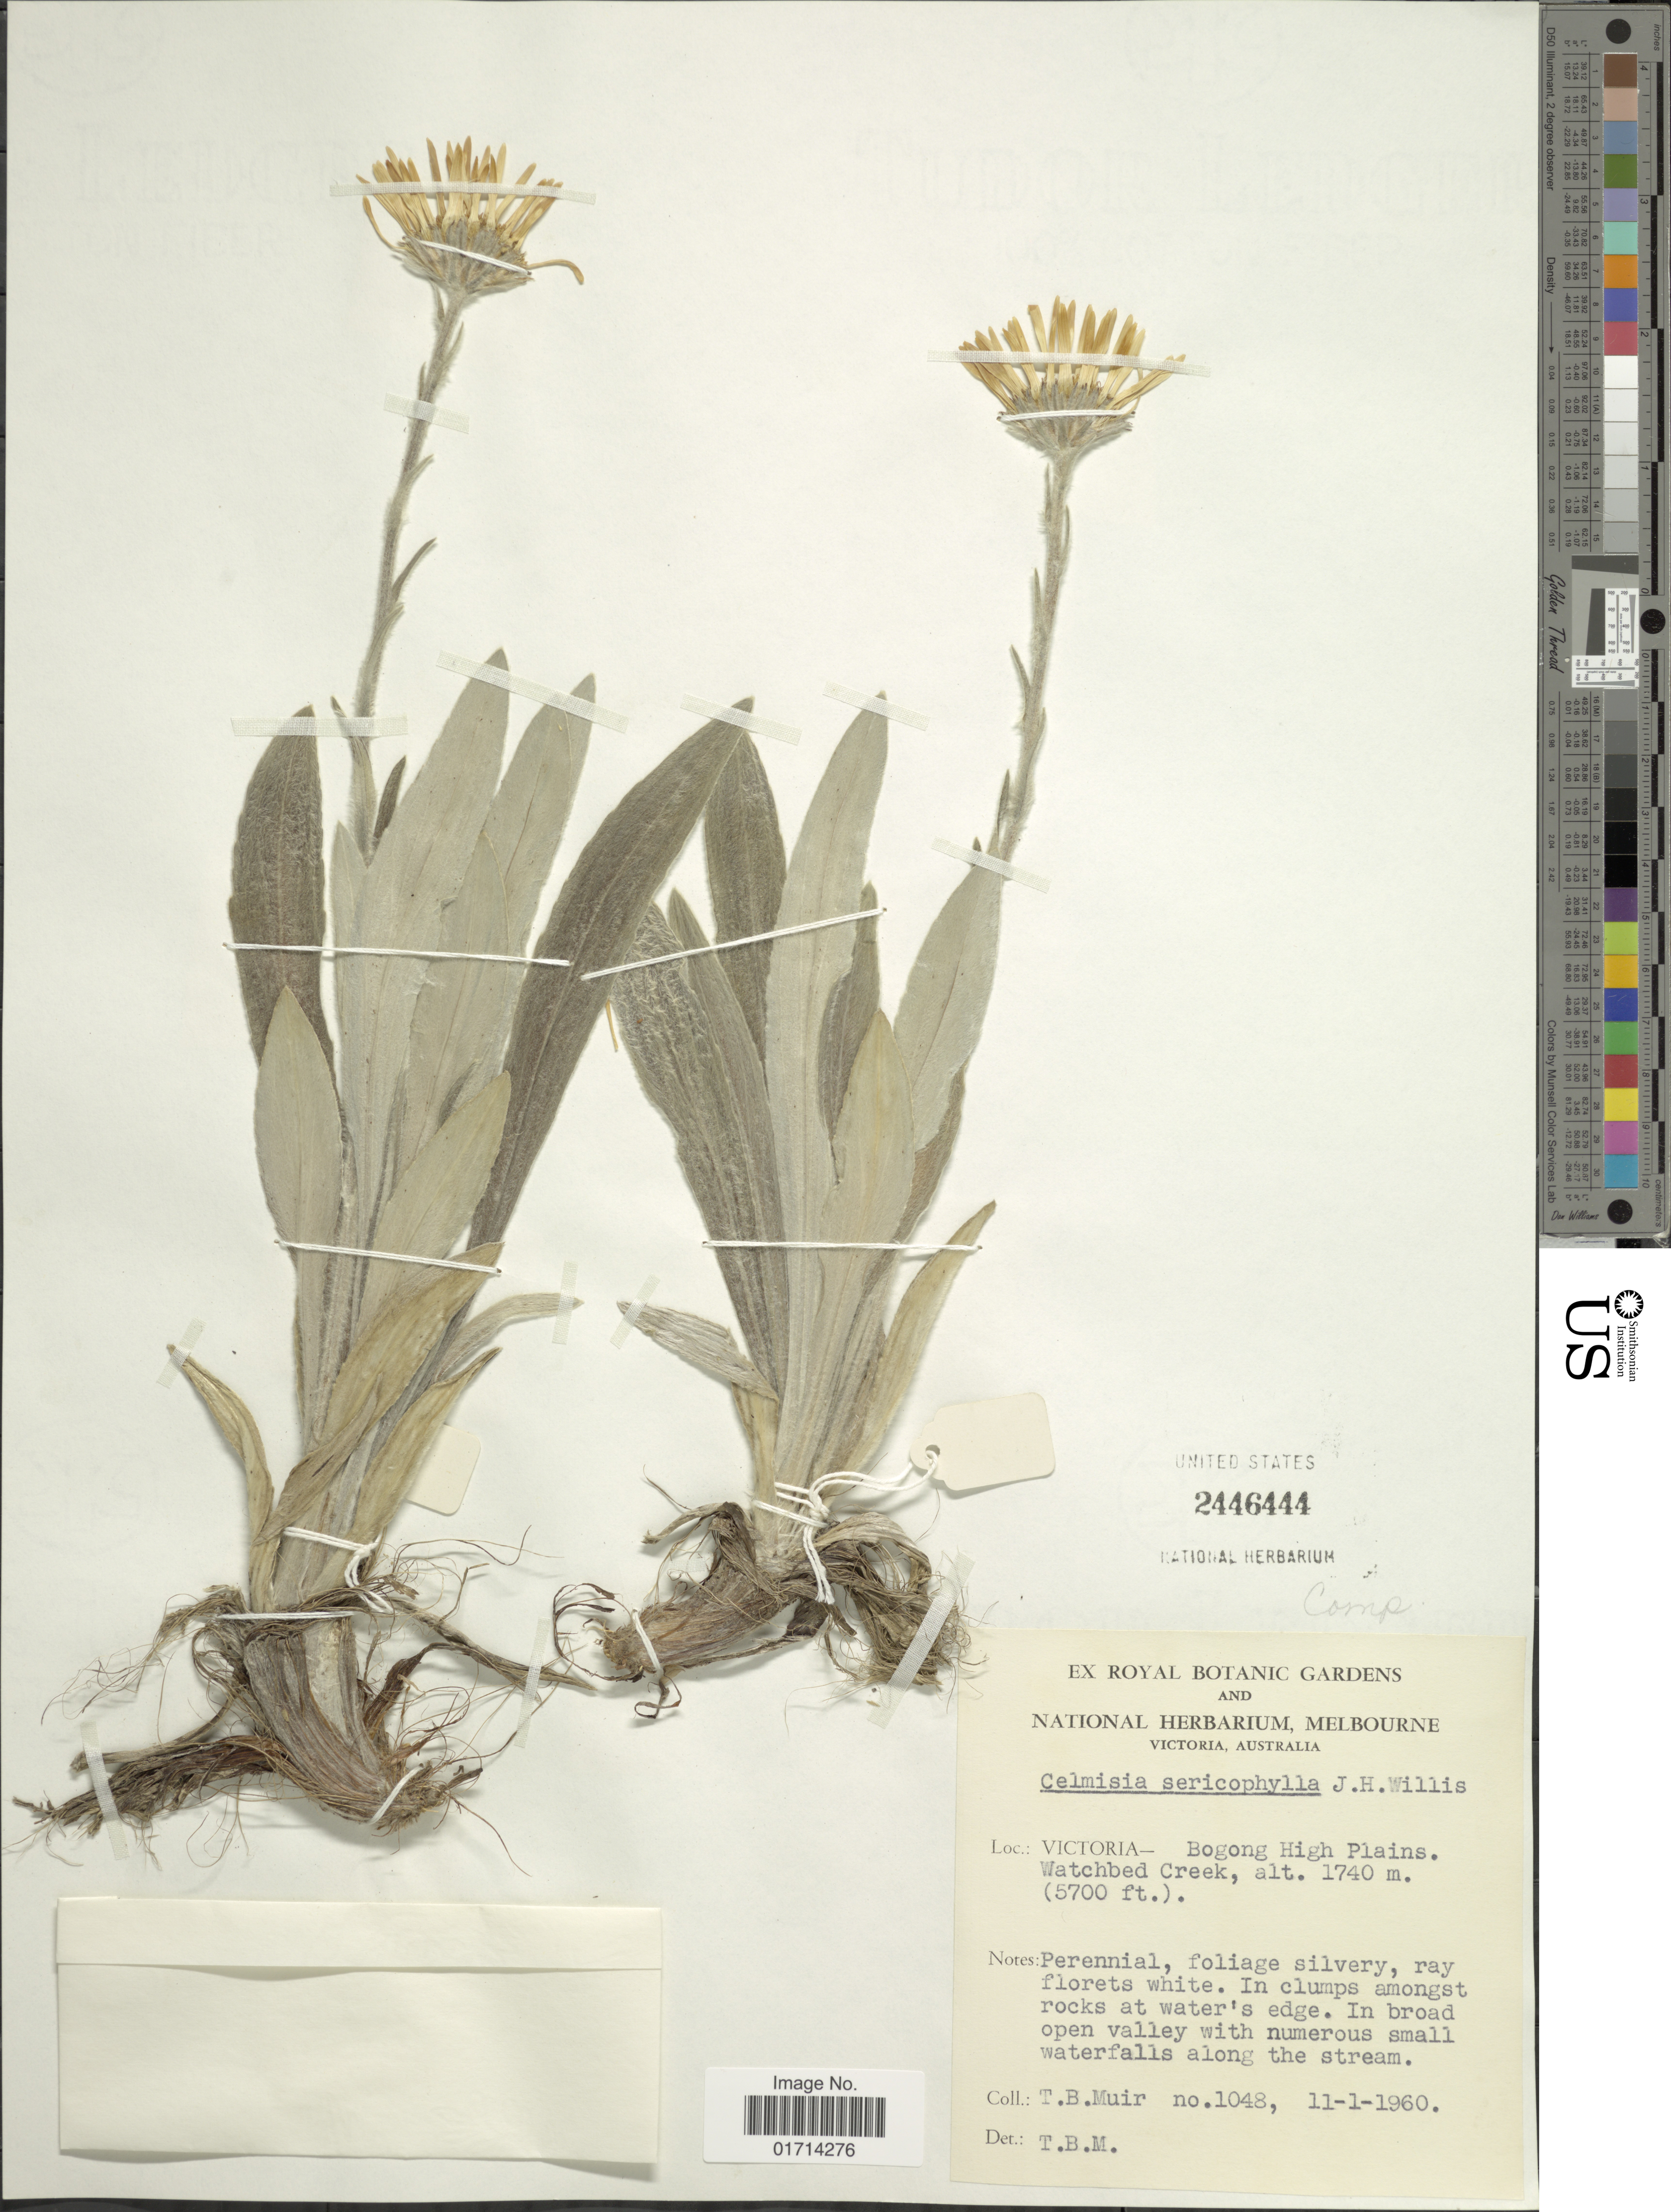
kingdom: Plantae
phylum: Tracheophyta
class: Magnoliopsida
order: Asterales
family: Asteraceae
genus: Celmisia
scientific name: Celmisia sericophylla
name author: J.H. Willis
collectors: T. Muir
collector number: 1048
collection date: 1960-01-11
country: Australia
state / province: Victoria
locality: Victoria, Bogong High Plains, Watched Creek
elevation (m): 1740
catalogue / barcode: US 2446444